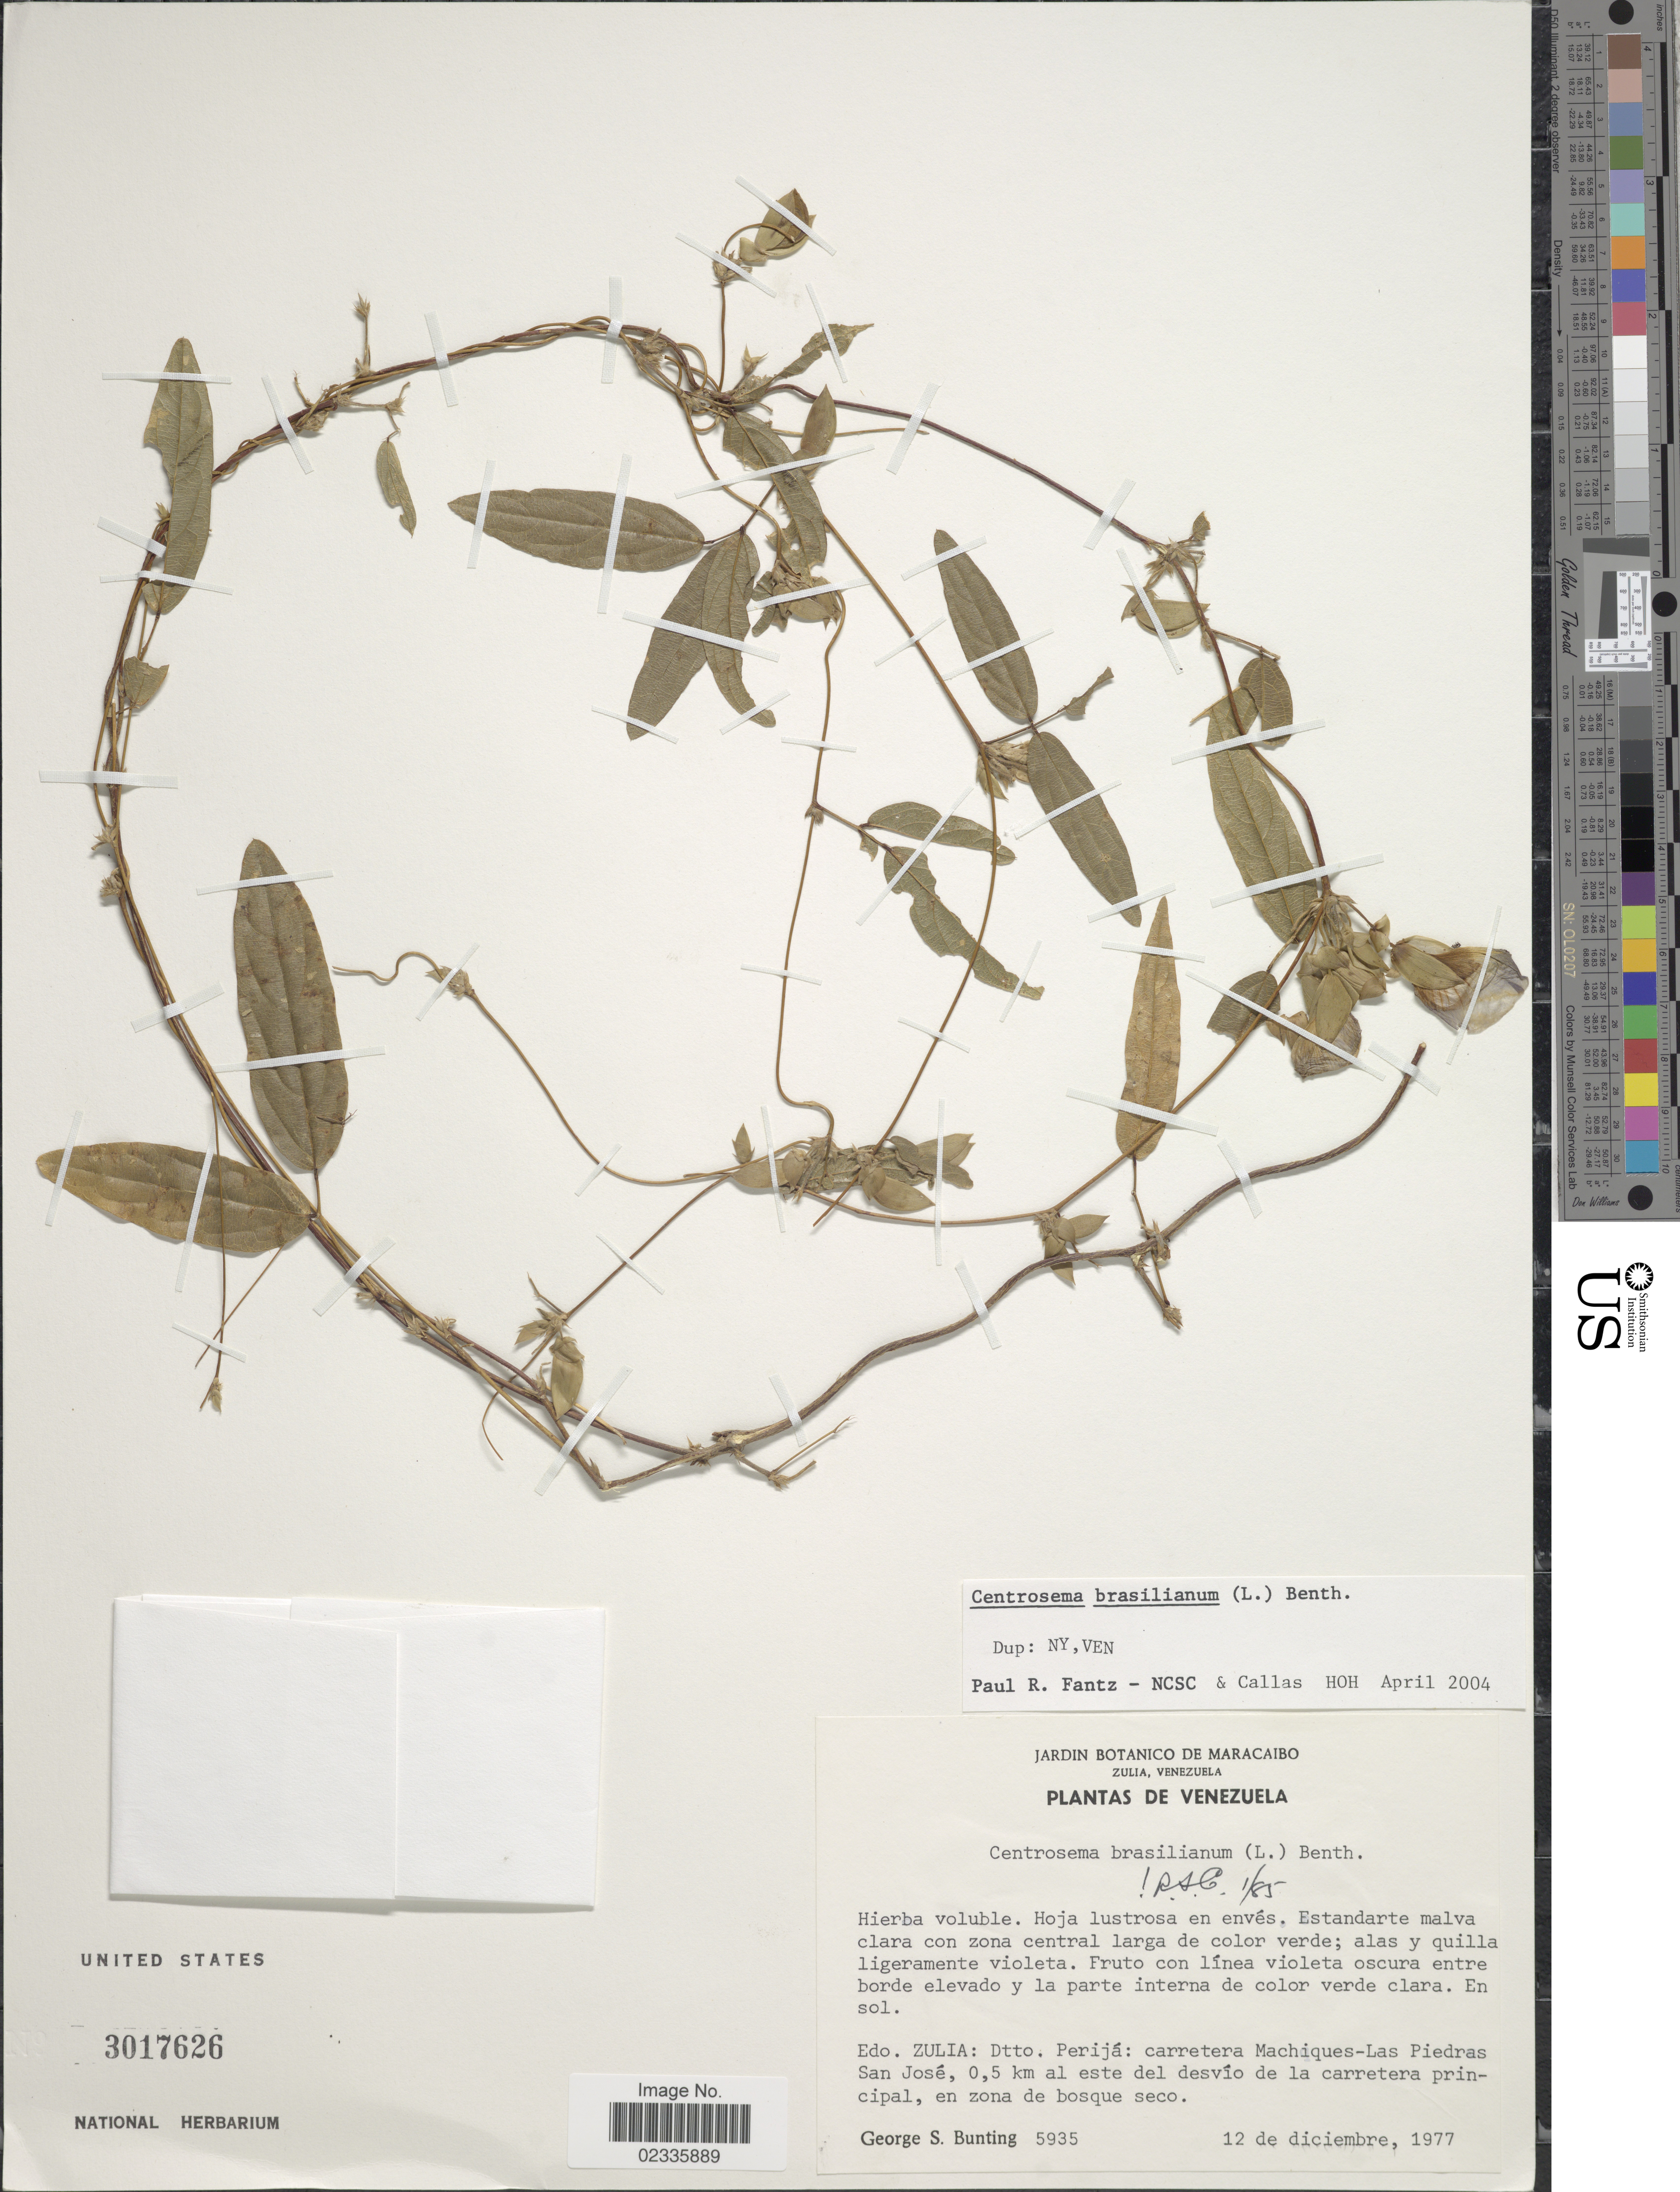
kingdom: Plantae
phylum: Tracheophyta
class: Magnoliopsida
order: Fabales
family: Fabaceae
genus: Centrosema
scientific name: Centrosema brasilianum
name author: (L.) Benth.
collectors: G. S. Bunting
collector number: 5935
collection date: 1977-12-12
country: Venezuela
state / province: Zulia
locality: Dtto: Perijá: carretera Machiques-Las Piedras San José, 0,5 km al este del desvío de la carretera principal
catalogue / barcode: US 3017626